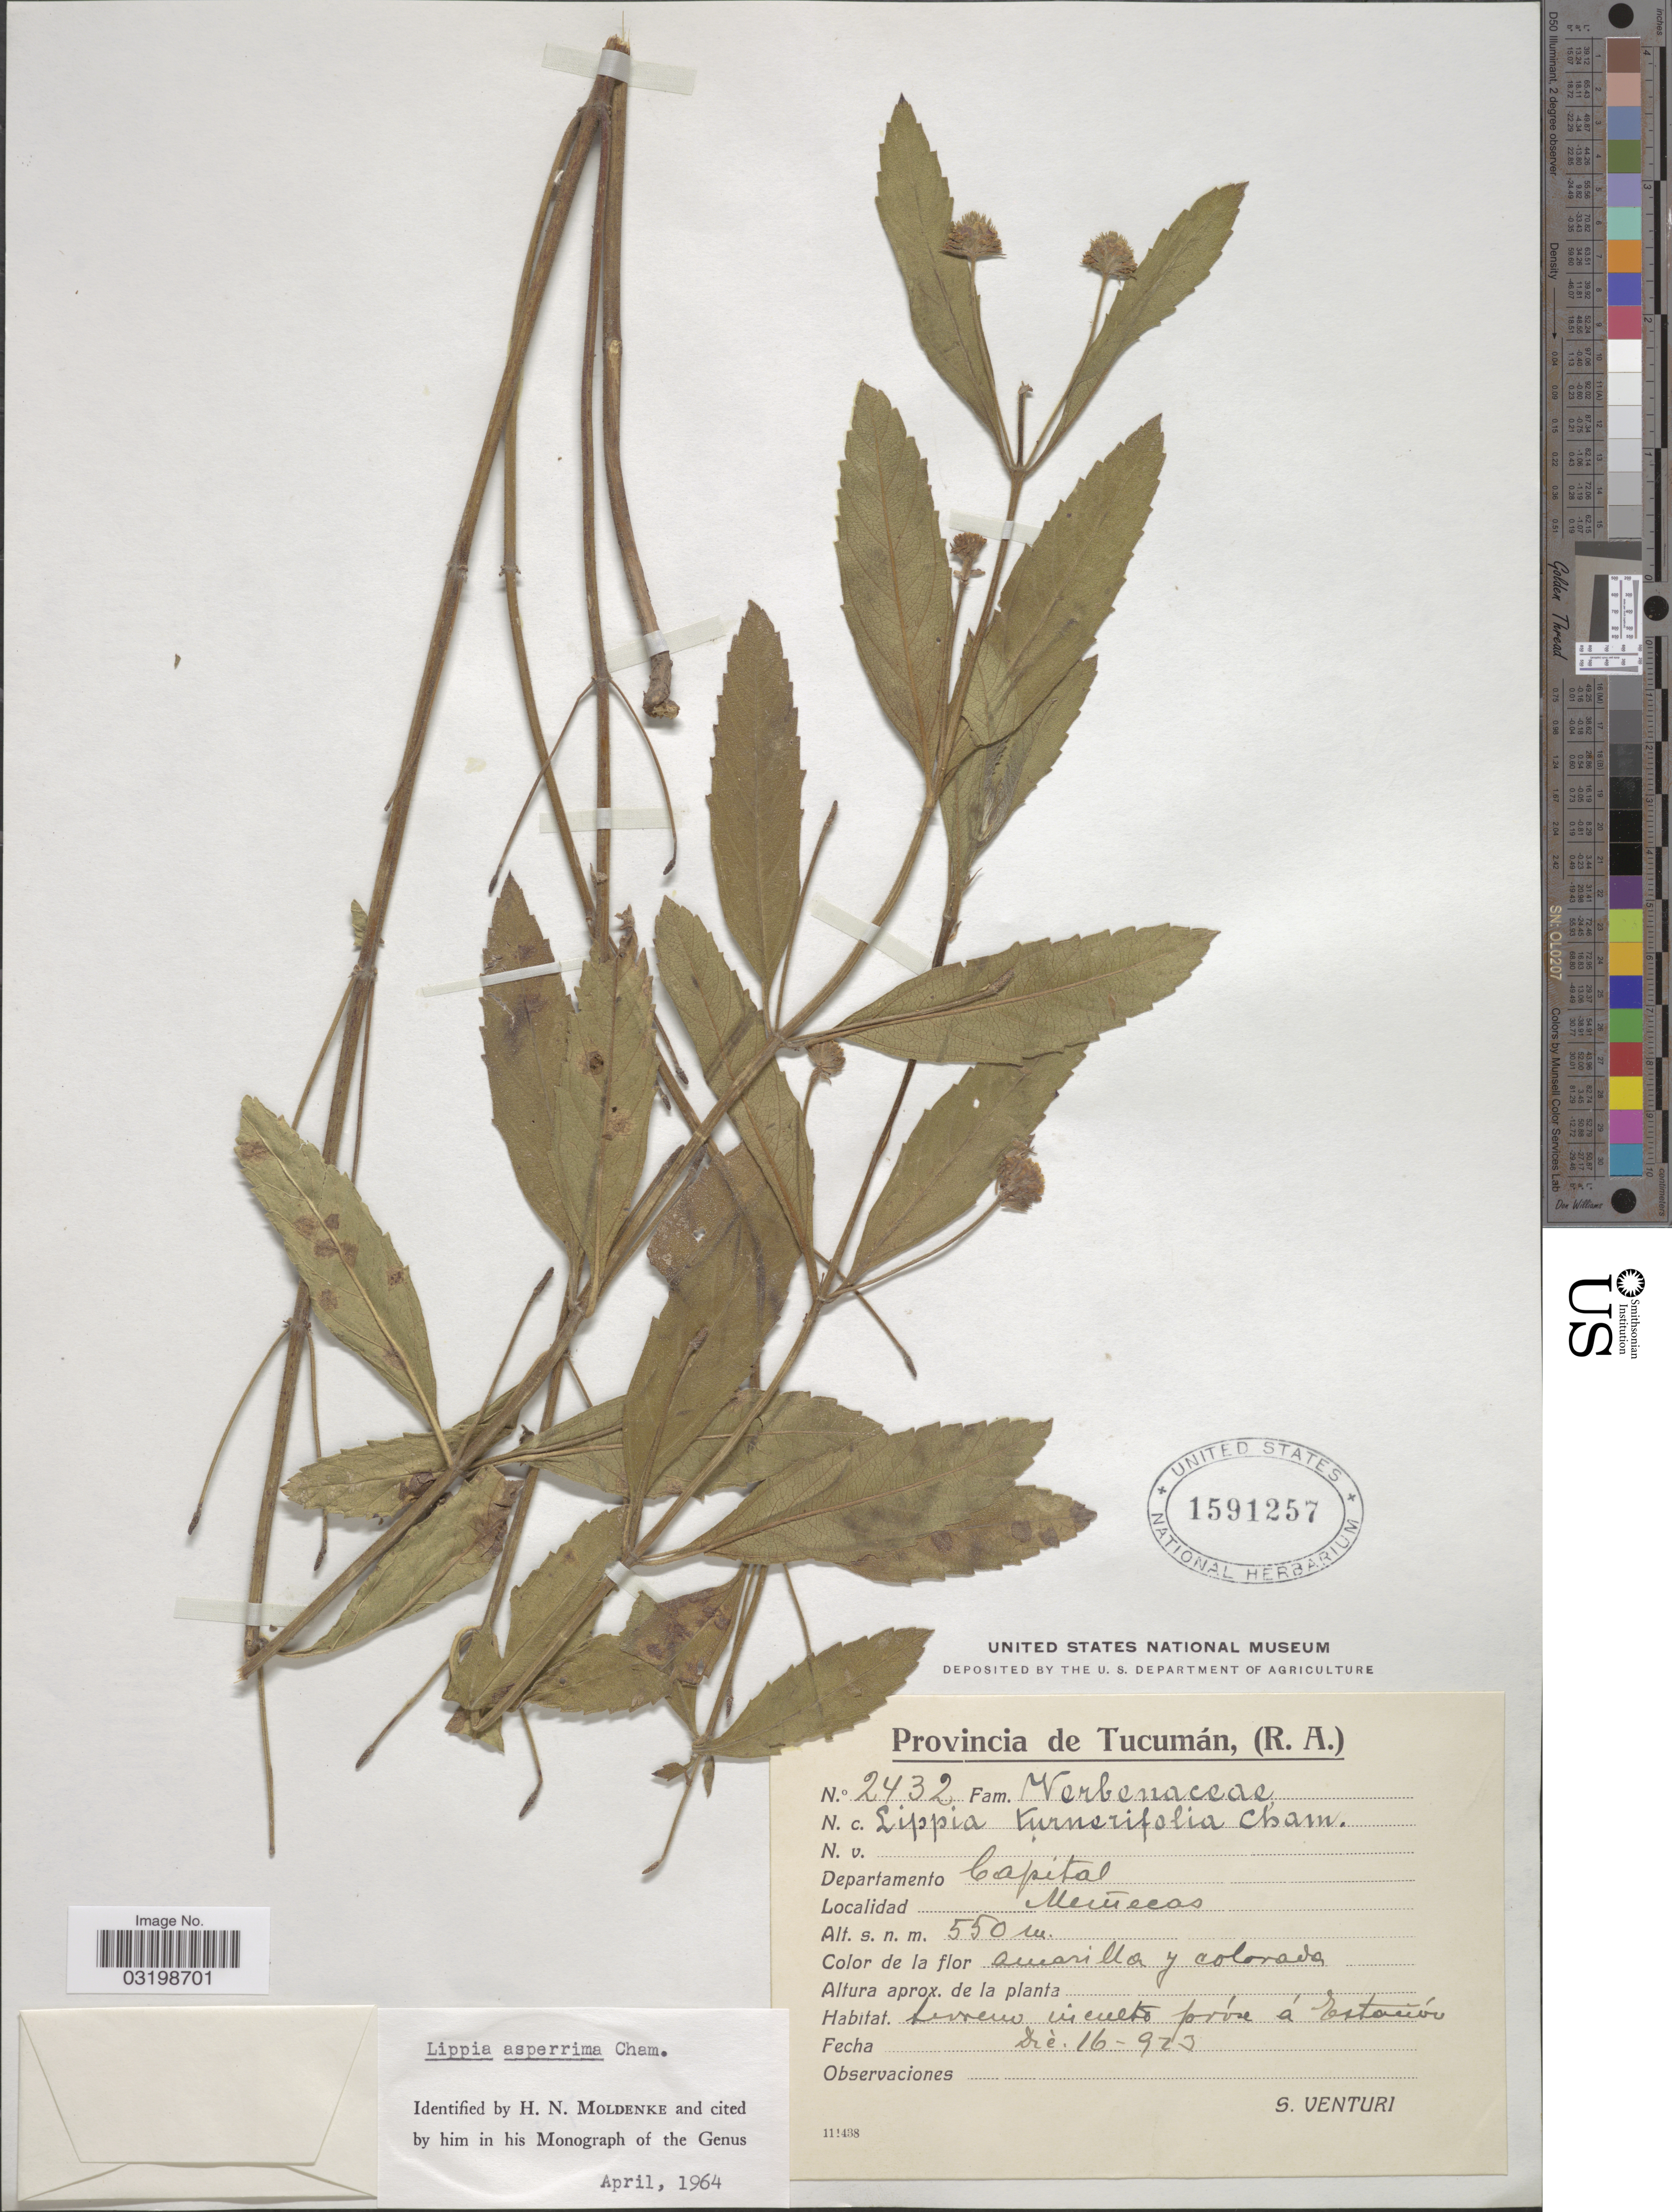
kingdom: Plantae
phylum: Tracheophyta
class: Magnoliopsida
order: Lamiales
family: Verbenaceae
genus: Lippia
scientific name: Lippia asperrima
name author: Cham.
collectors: S. Venturi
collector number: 2432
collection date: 1923-12-16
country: Argentina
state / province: Tucuman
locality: Departamento Capital. Muñecas.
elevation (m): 550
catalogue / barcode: US 1591257